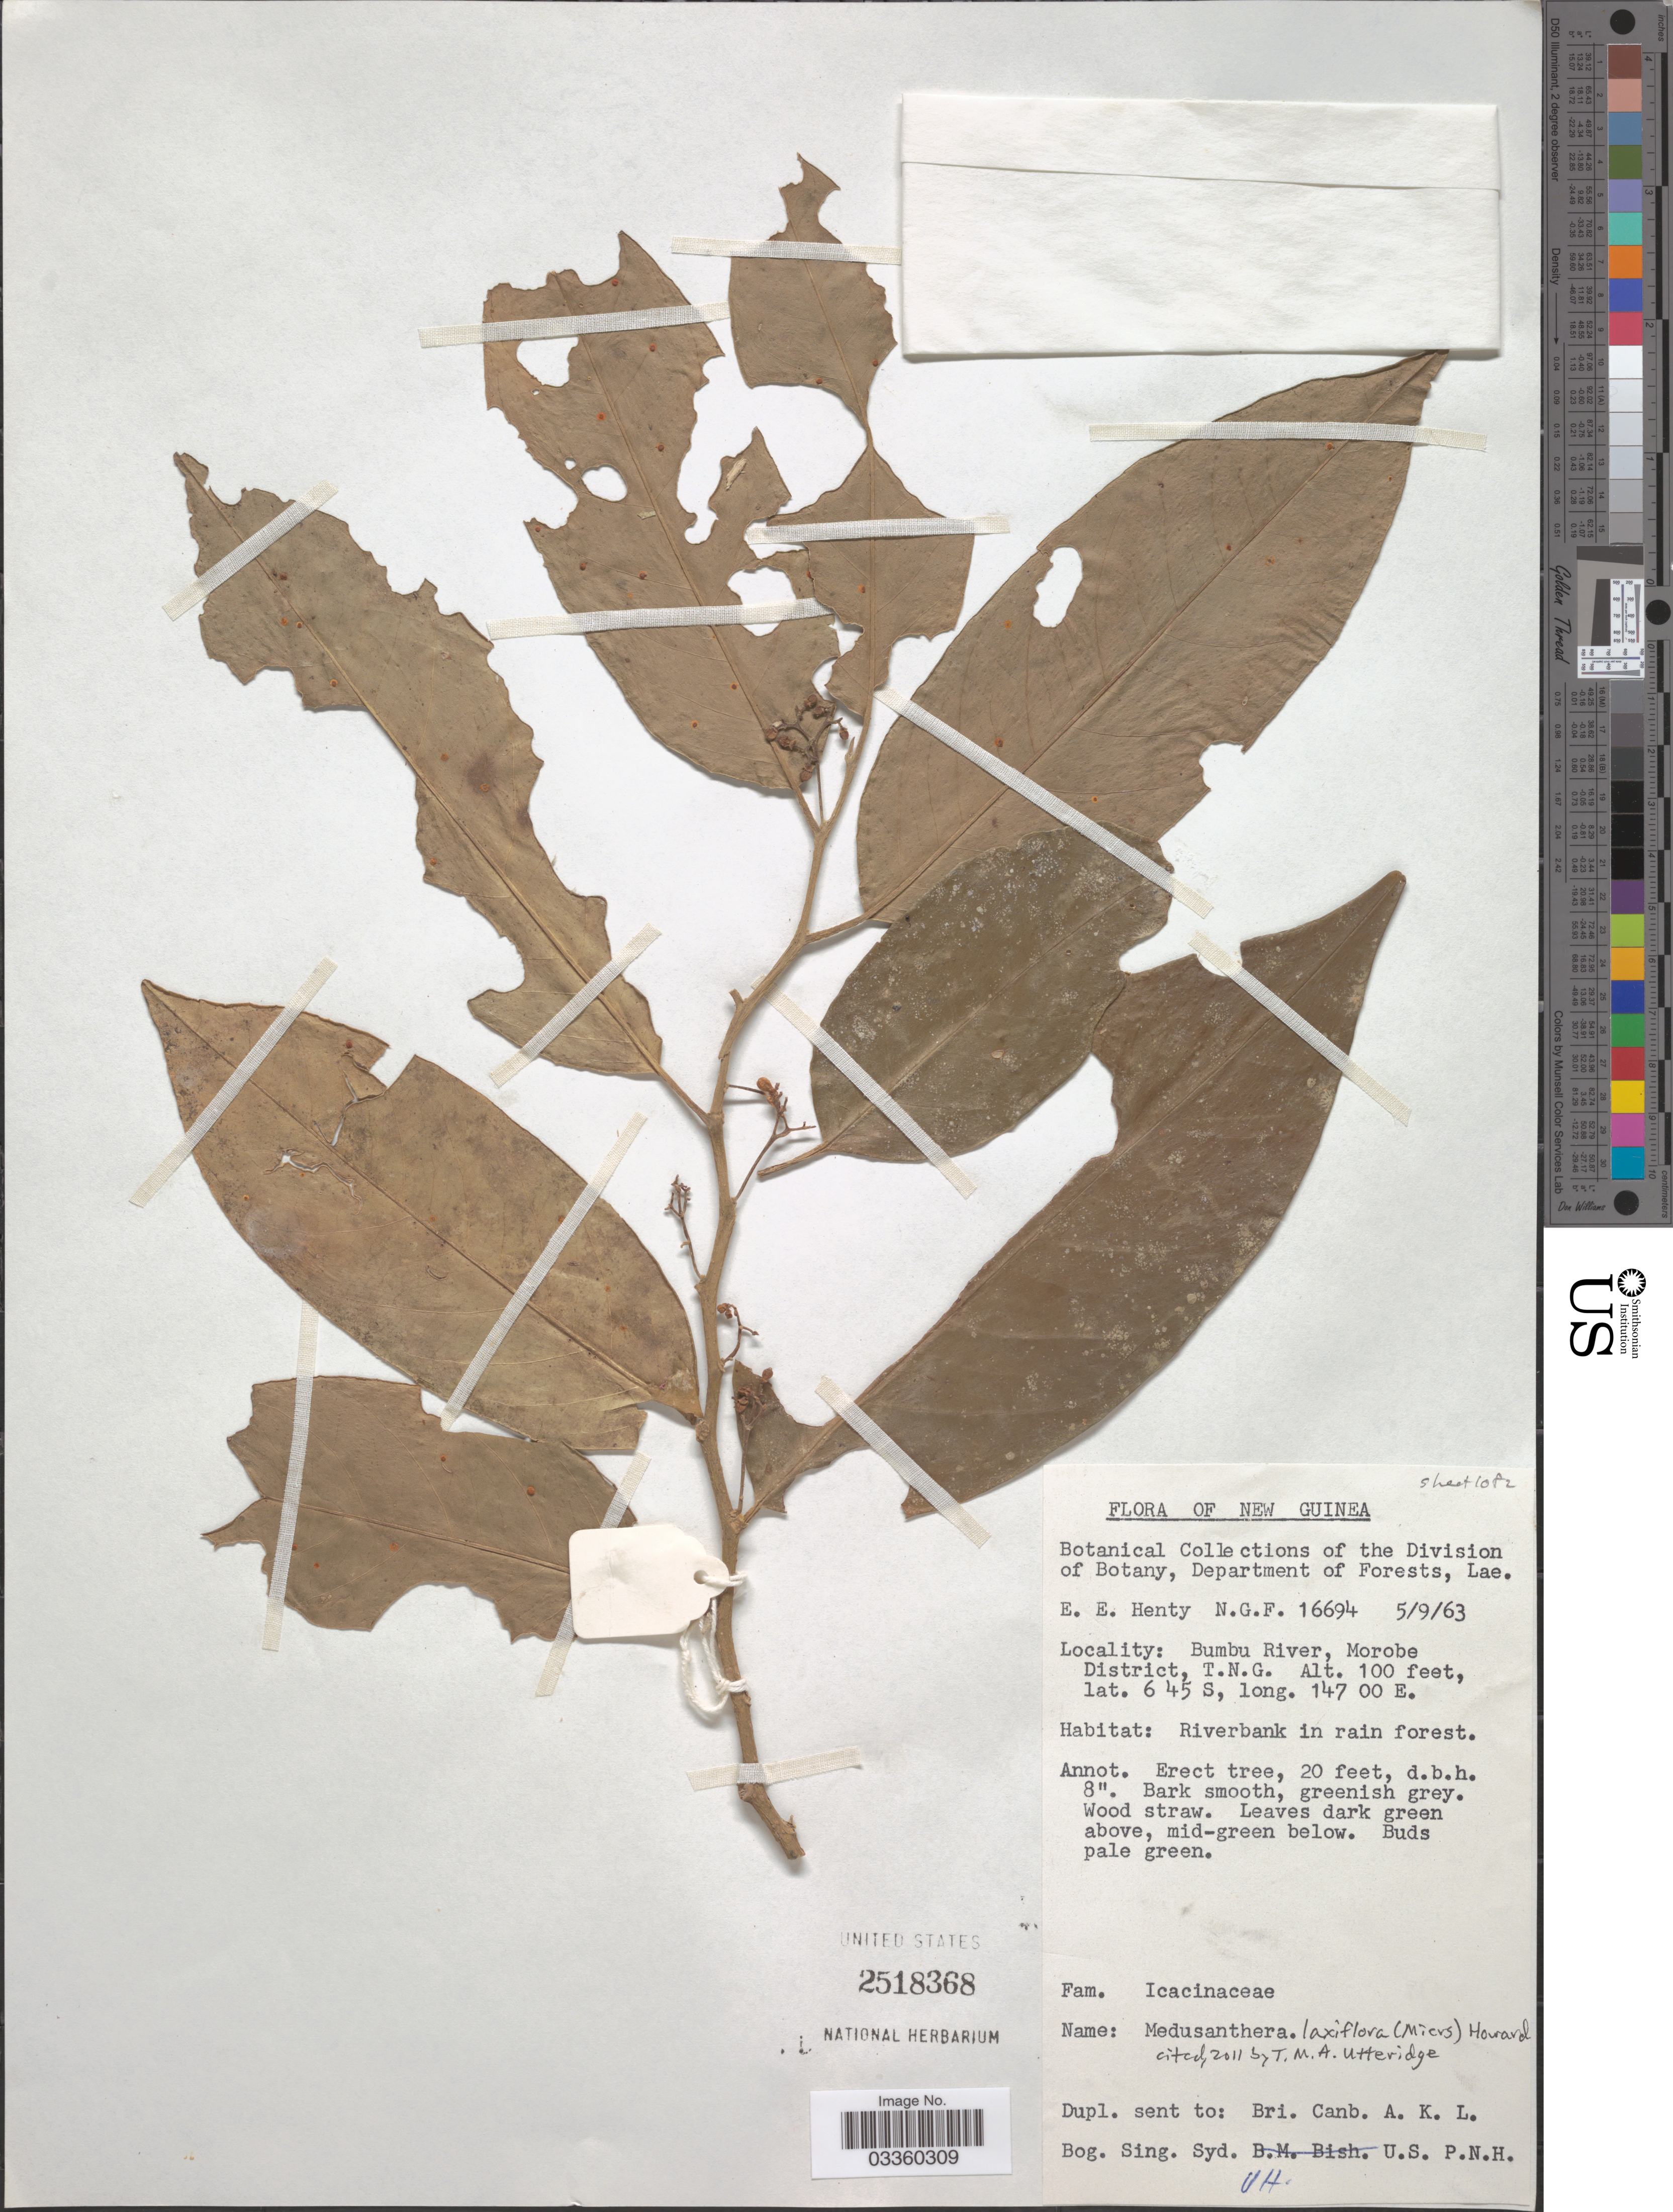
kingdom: Plantae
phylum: Tracheophyta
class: Magnoliopsida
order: Cardiopteridales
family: Stemonuraceae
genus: Medusanthera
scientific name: Medusanthera laxiflora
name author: (Miers) R.A. Howard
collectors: E. Henty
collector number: NGF16694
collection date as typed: Transcribed d/m/y: 5/9/63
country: Papua New Guinea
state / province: Morobe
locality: New Guinea. Bumbu River, Morobe District, T.N.G.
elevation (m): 30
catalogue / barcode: US 2518368